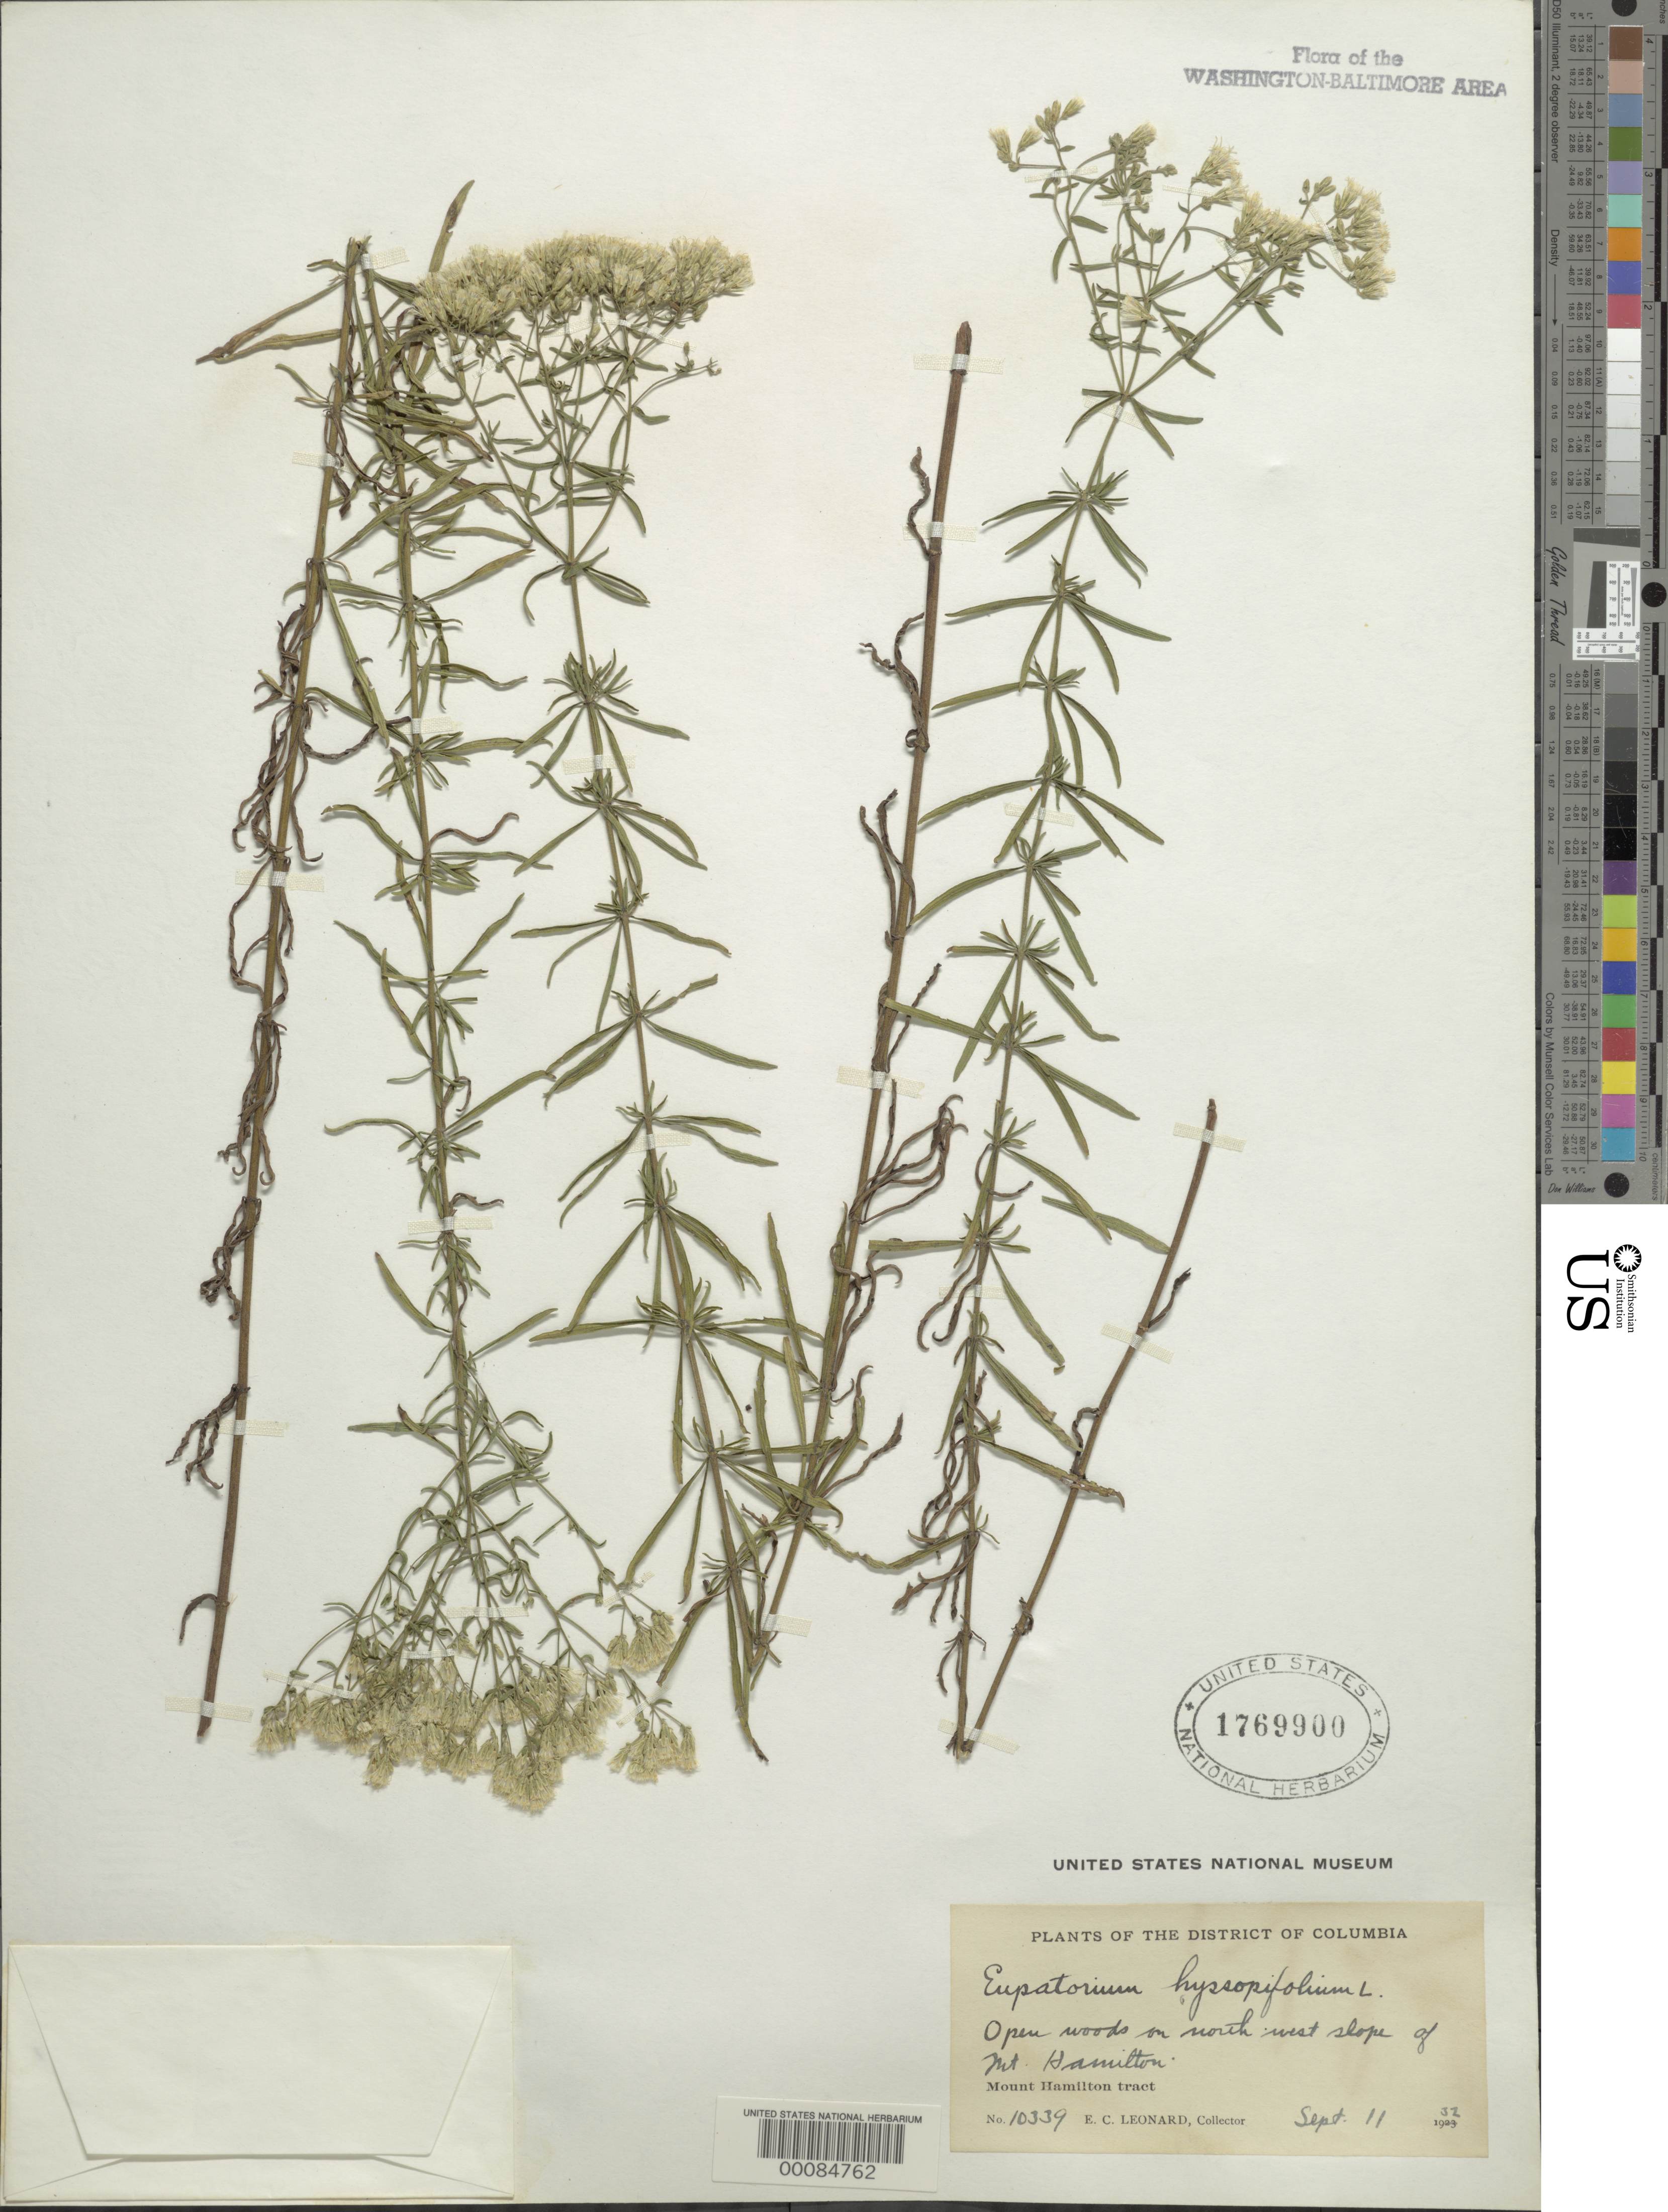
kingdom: Plantae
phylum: Tracheophyta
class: Magnoliopsida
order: Asterales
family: Asteraceae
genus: Eupatorium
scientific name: Eupatorium hyssopifolium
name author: L.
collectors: E. C. Leonard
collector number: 10339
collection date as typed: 11 Sep 1932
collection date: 1932-09-11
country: United States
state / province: District of Columbia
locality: NW slope of Mount Hamilton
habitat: Open woods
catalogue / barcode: US 1769900